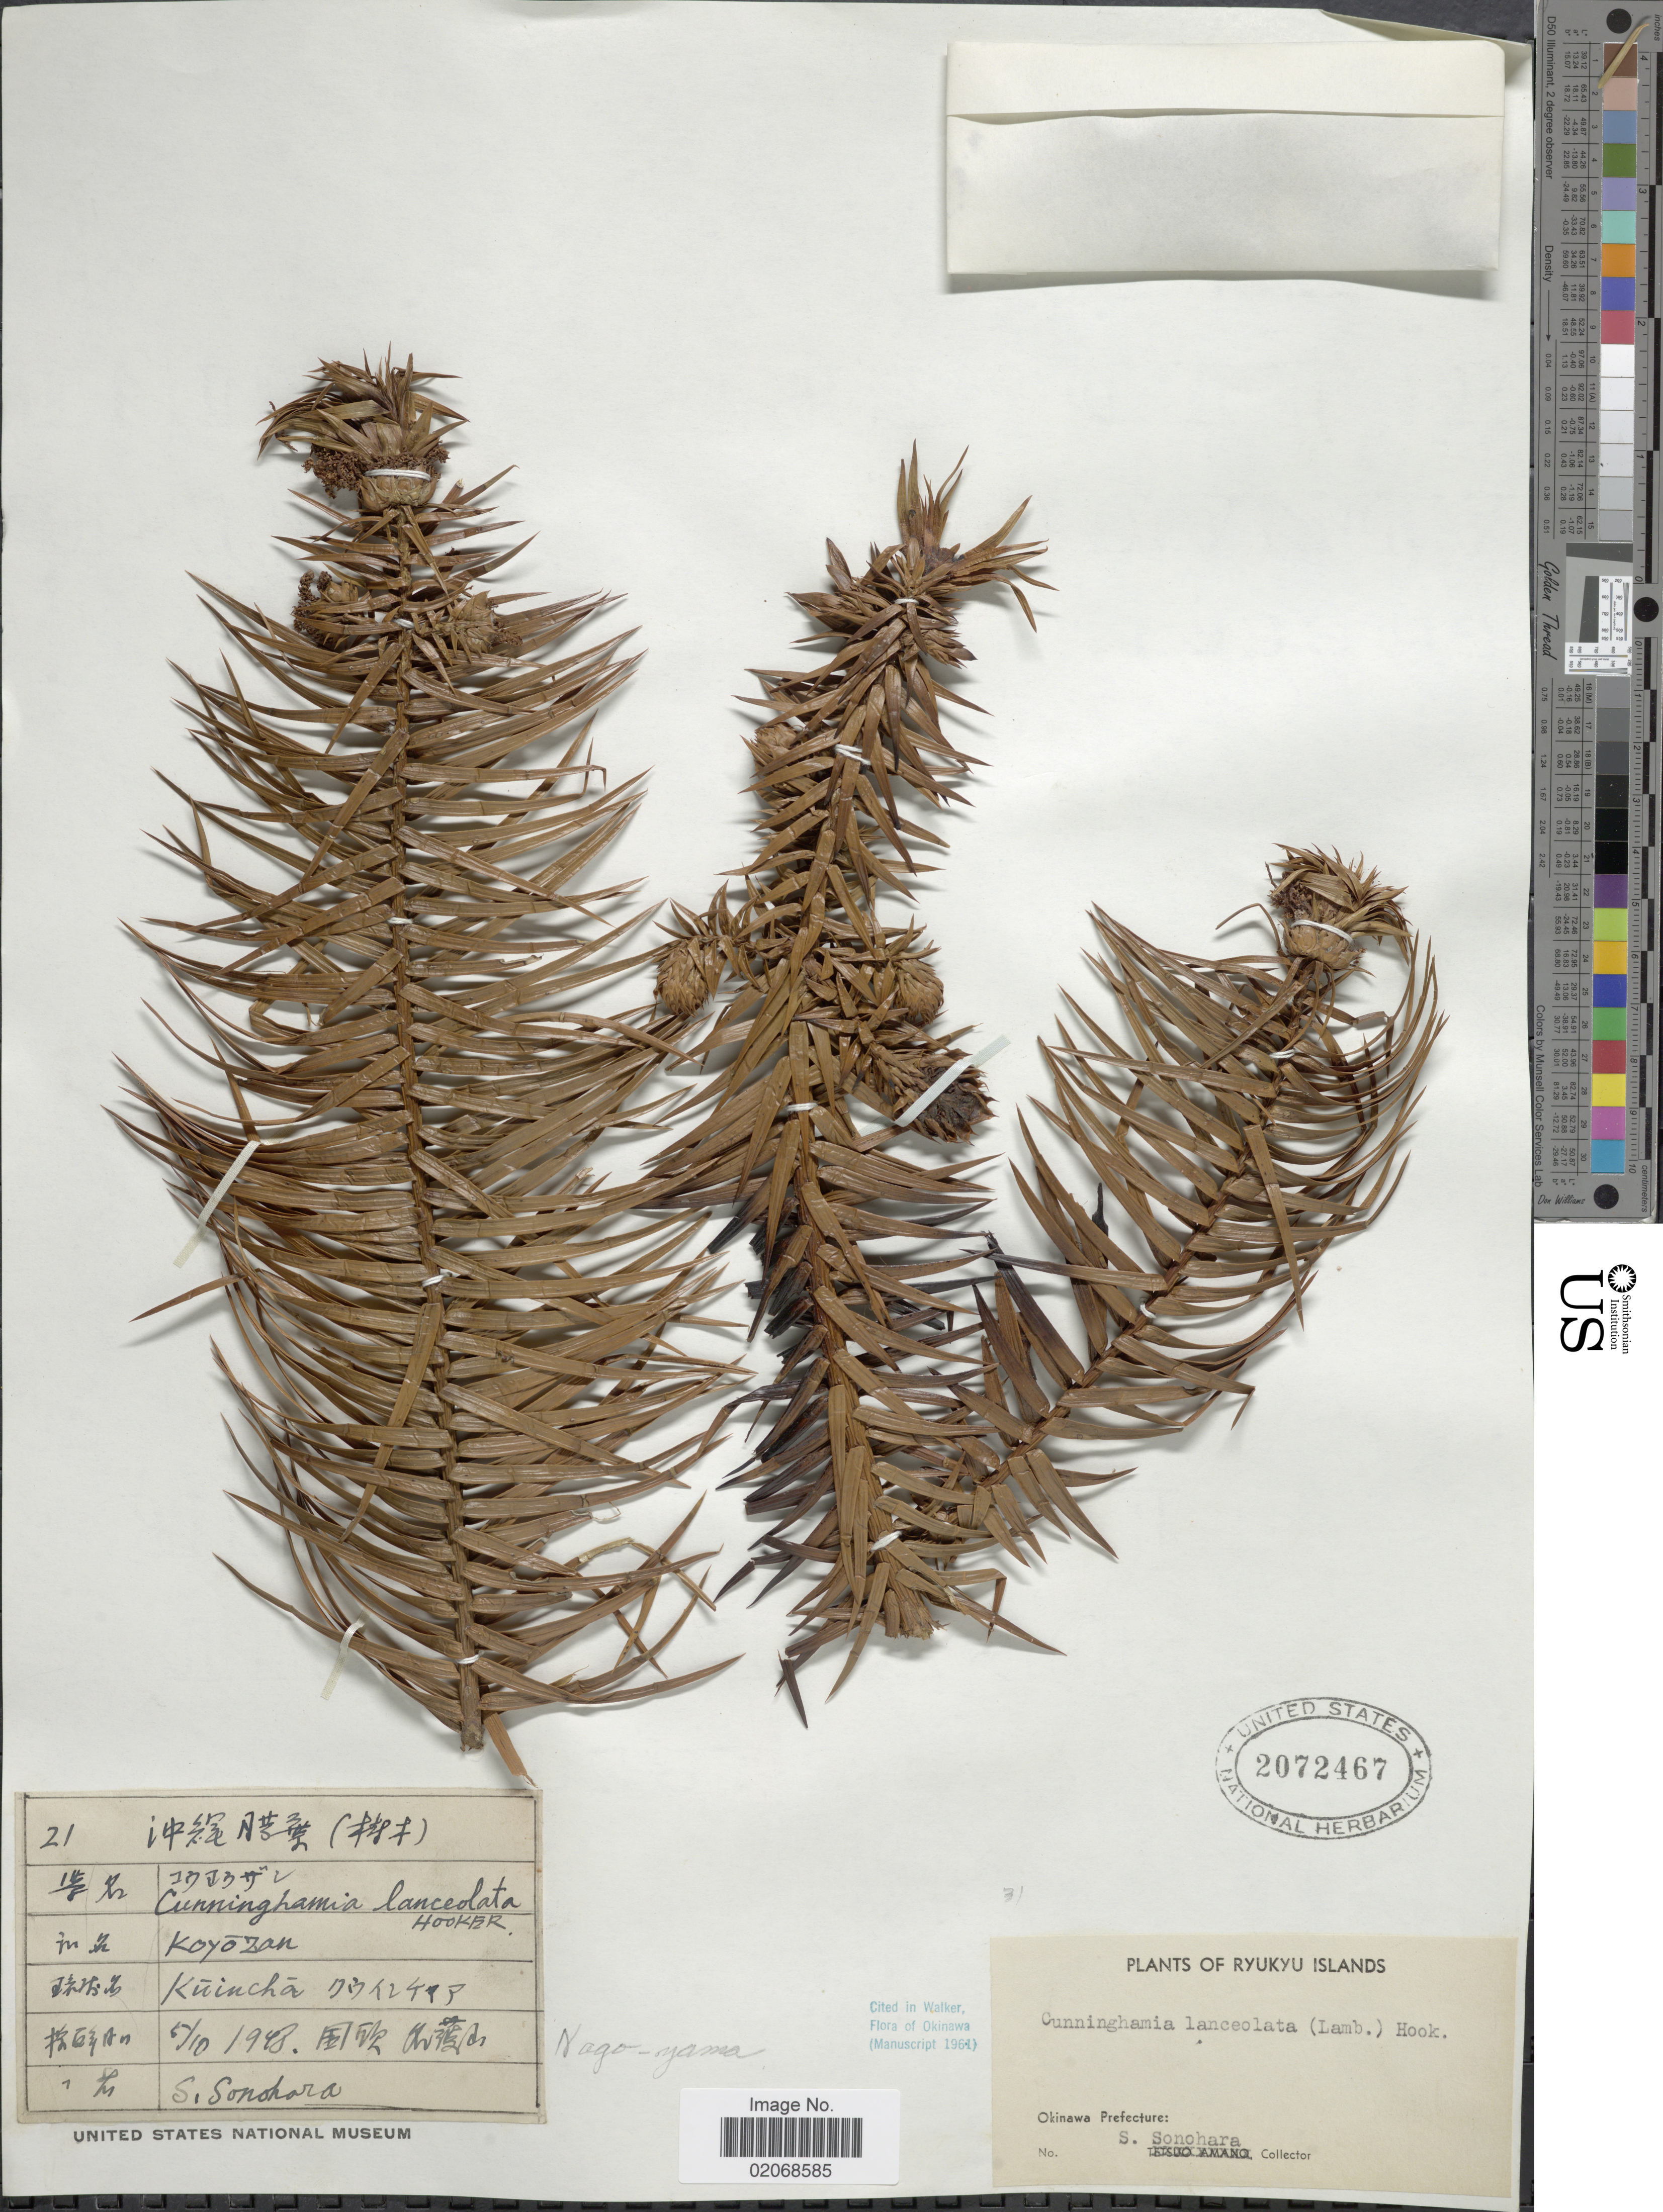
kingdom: Plantae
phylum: Tracheophyta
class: Pinopsida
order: Pinales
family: Cupressaceae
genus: Cunninghamia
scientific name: Cunninghamia lanceolata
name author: (Lamb.) Hook.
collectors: S. Sonohara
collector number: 21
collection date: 1948-10-05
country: Japan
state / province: Okinawa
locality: Ryukyu Islands, Koyozan, Kuincha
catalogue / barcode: US 2072467